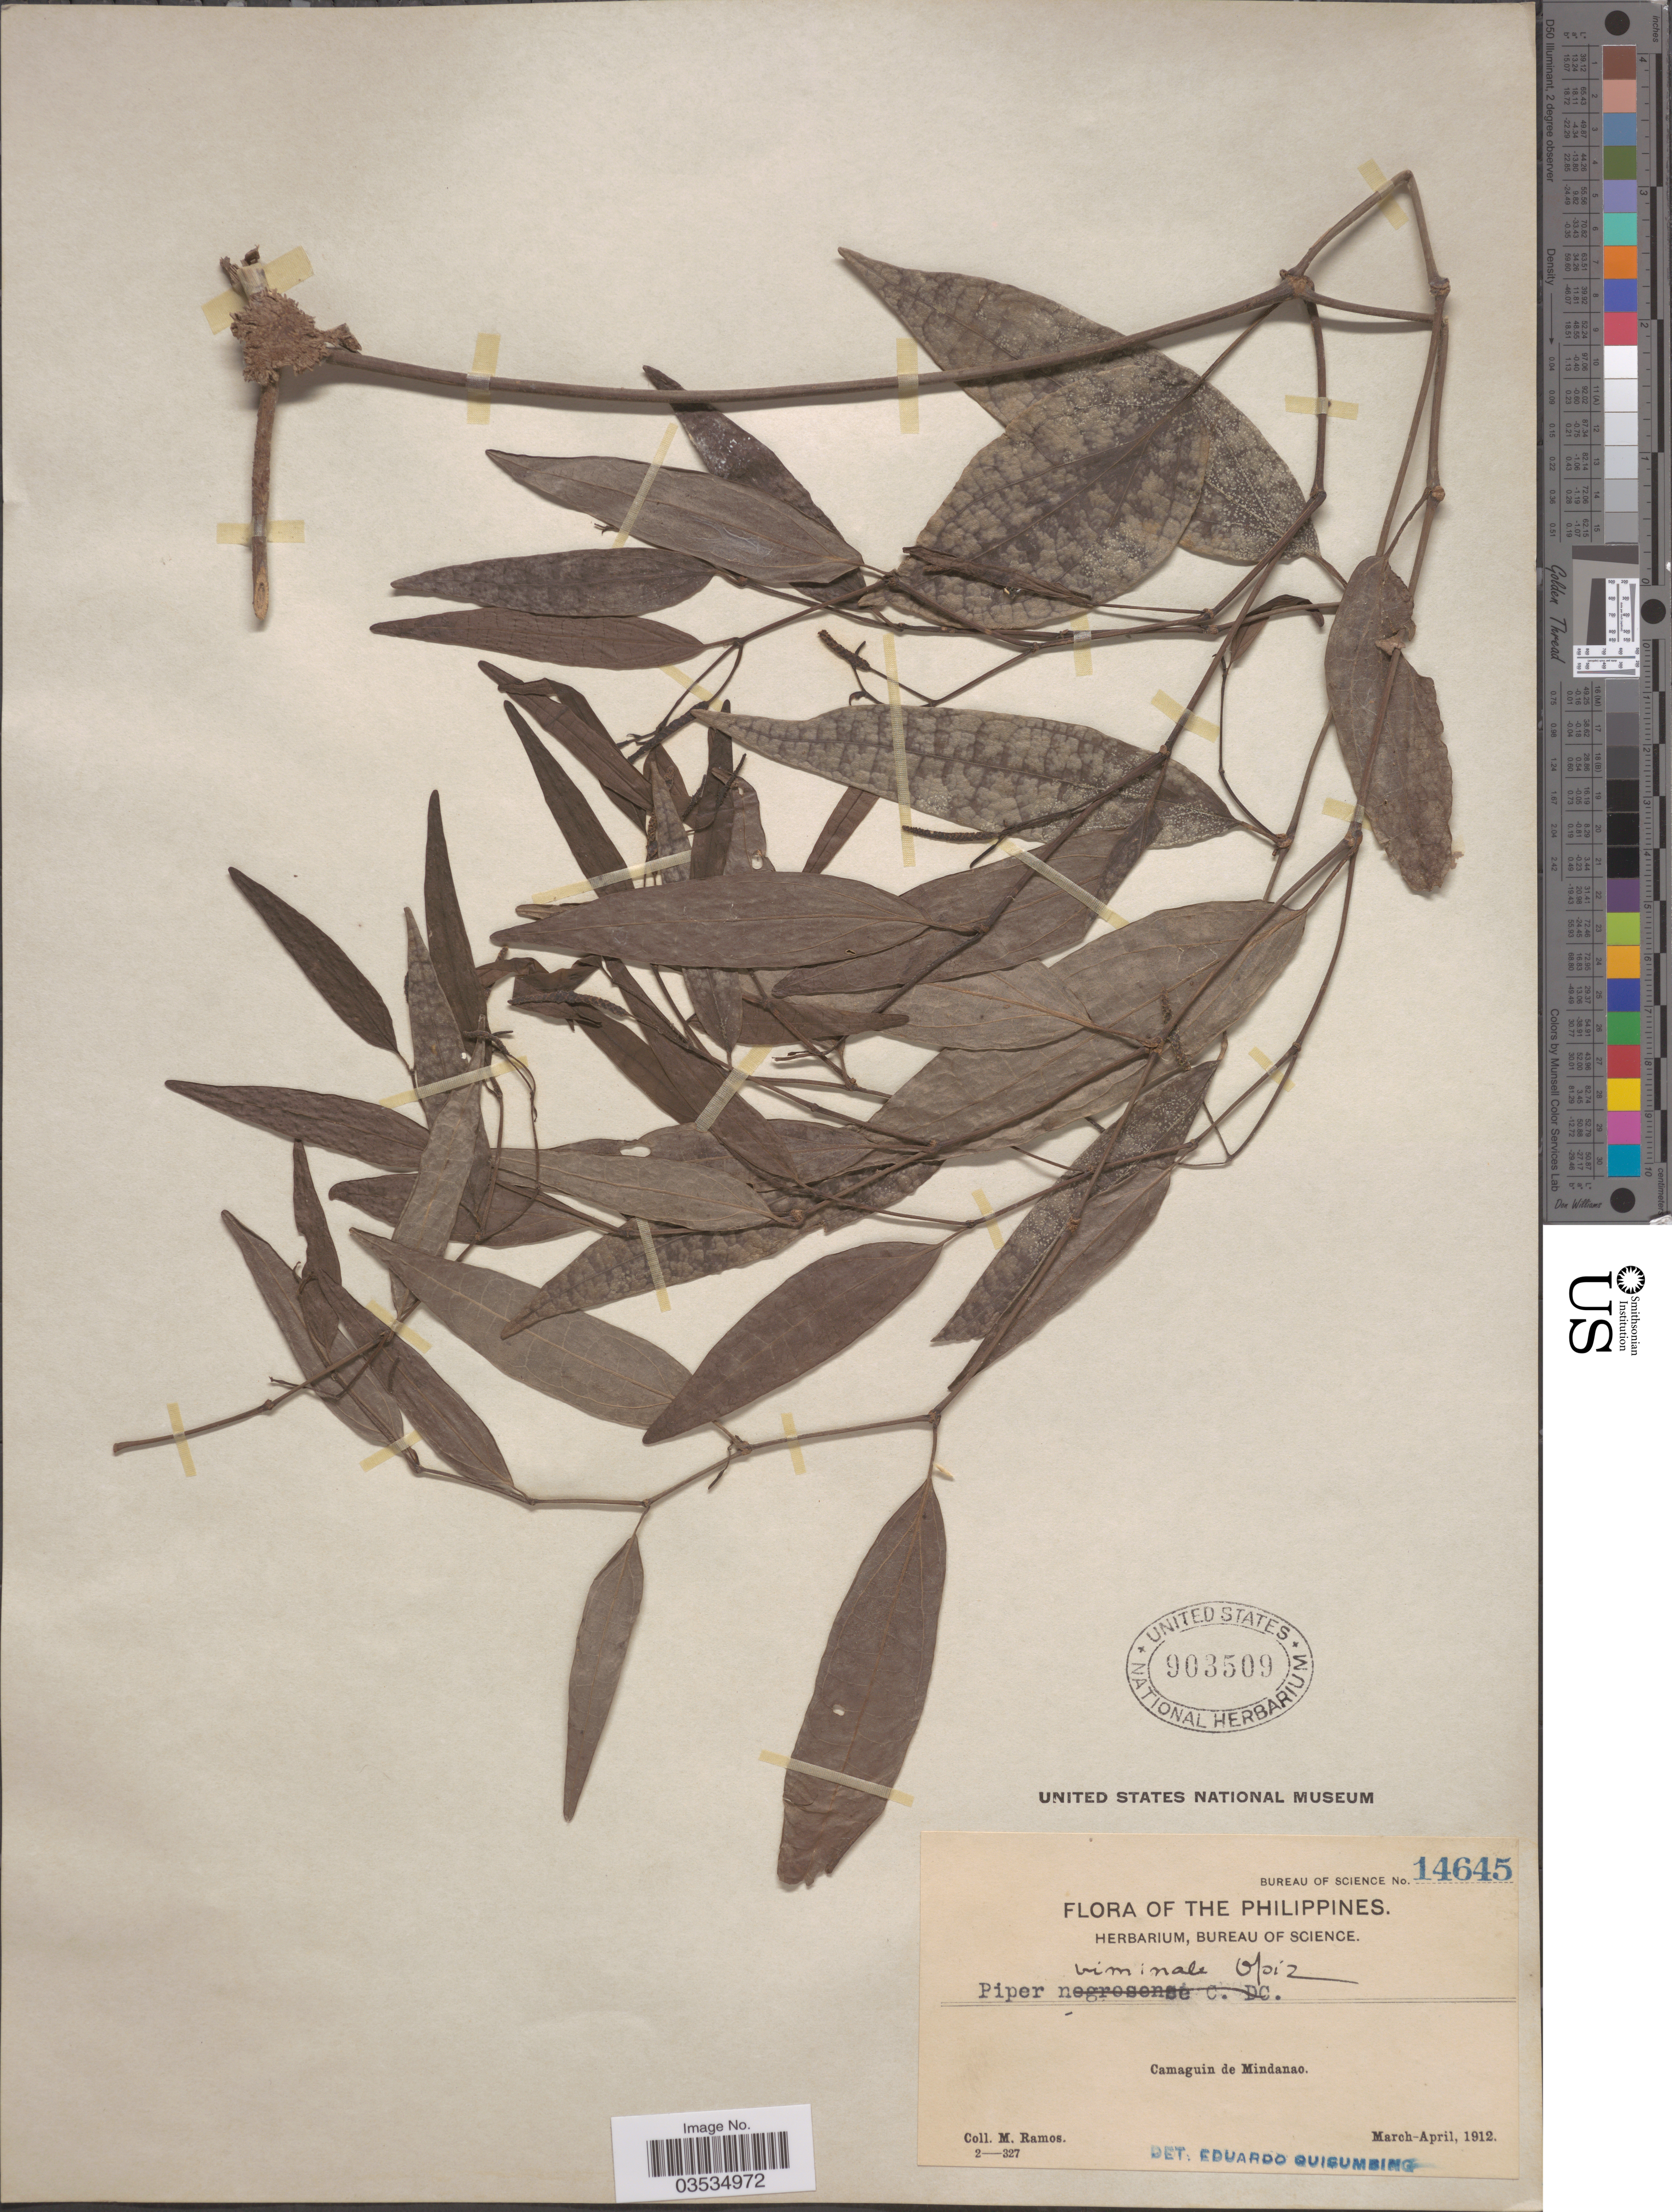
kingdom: Plantae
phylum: Tracheophyta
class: Magnoliopsida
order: Piperales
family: Piperaceae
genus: Piper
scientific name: Piper viminale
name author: Opiz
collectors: M. Ramos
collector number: Bureau of Science 14645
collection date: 1912-03/1912-04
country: Philippines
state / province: Northern Mindanao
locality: Camaguin de Mindanao.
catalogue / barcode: US 903509